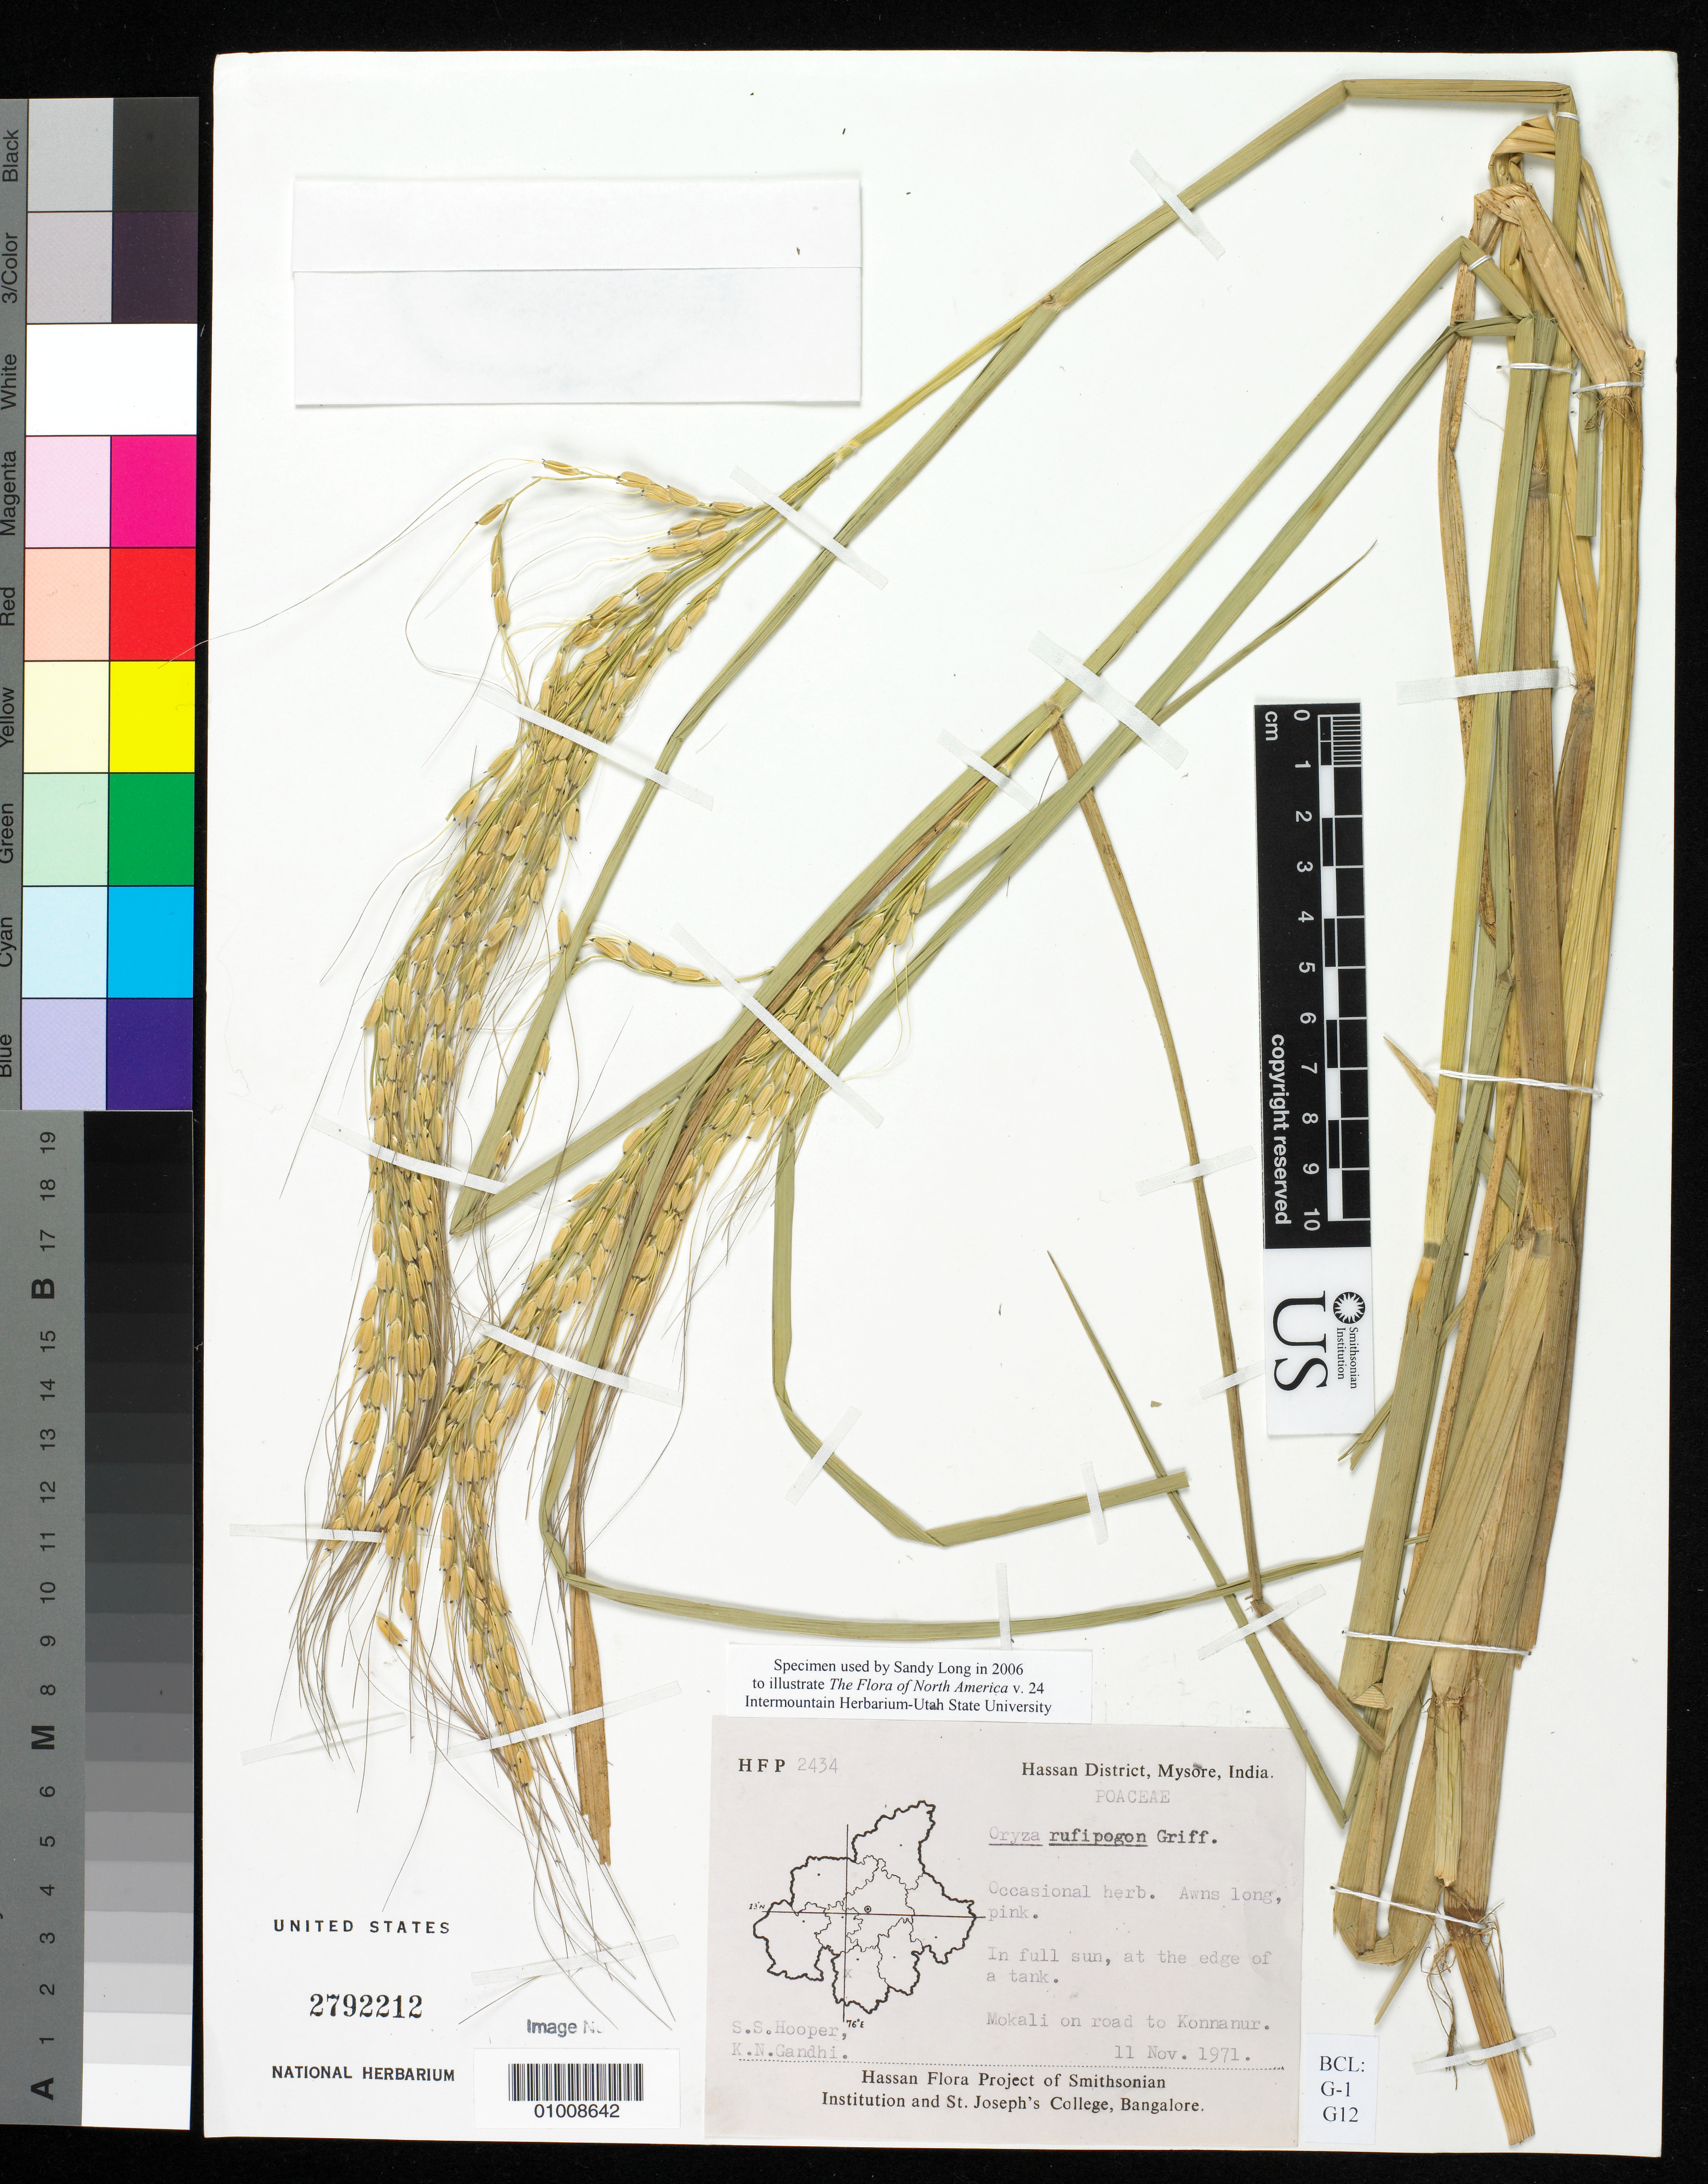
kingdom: Plantae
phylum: Tracheophyta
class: Liliopsida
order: Poales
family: Poaceae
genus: Oryza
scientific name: Oryza rufipogon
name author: Griffith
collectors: S. S. Hooper & J. Ghandi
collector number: HFP 2434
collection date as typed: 11 Nov 1971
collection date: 1971-11-11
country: India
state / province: Karnataka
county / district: Mysore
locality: Mokali on road to Konnanur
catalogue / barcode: US 2792212